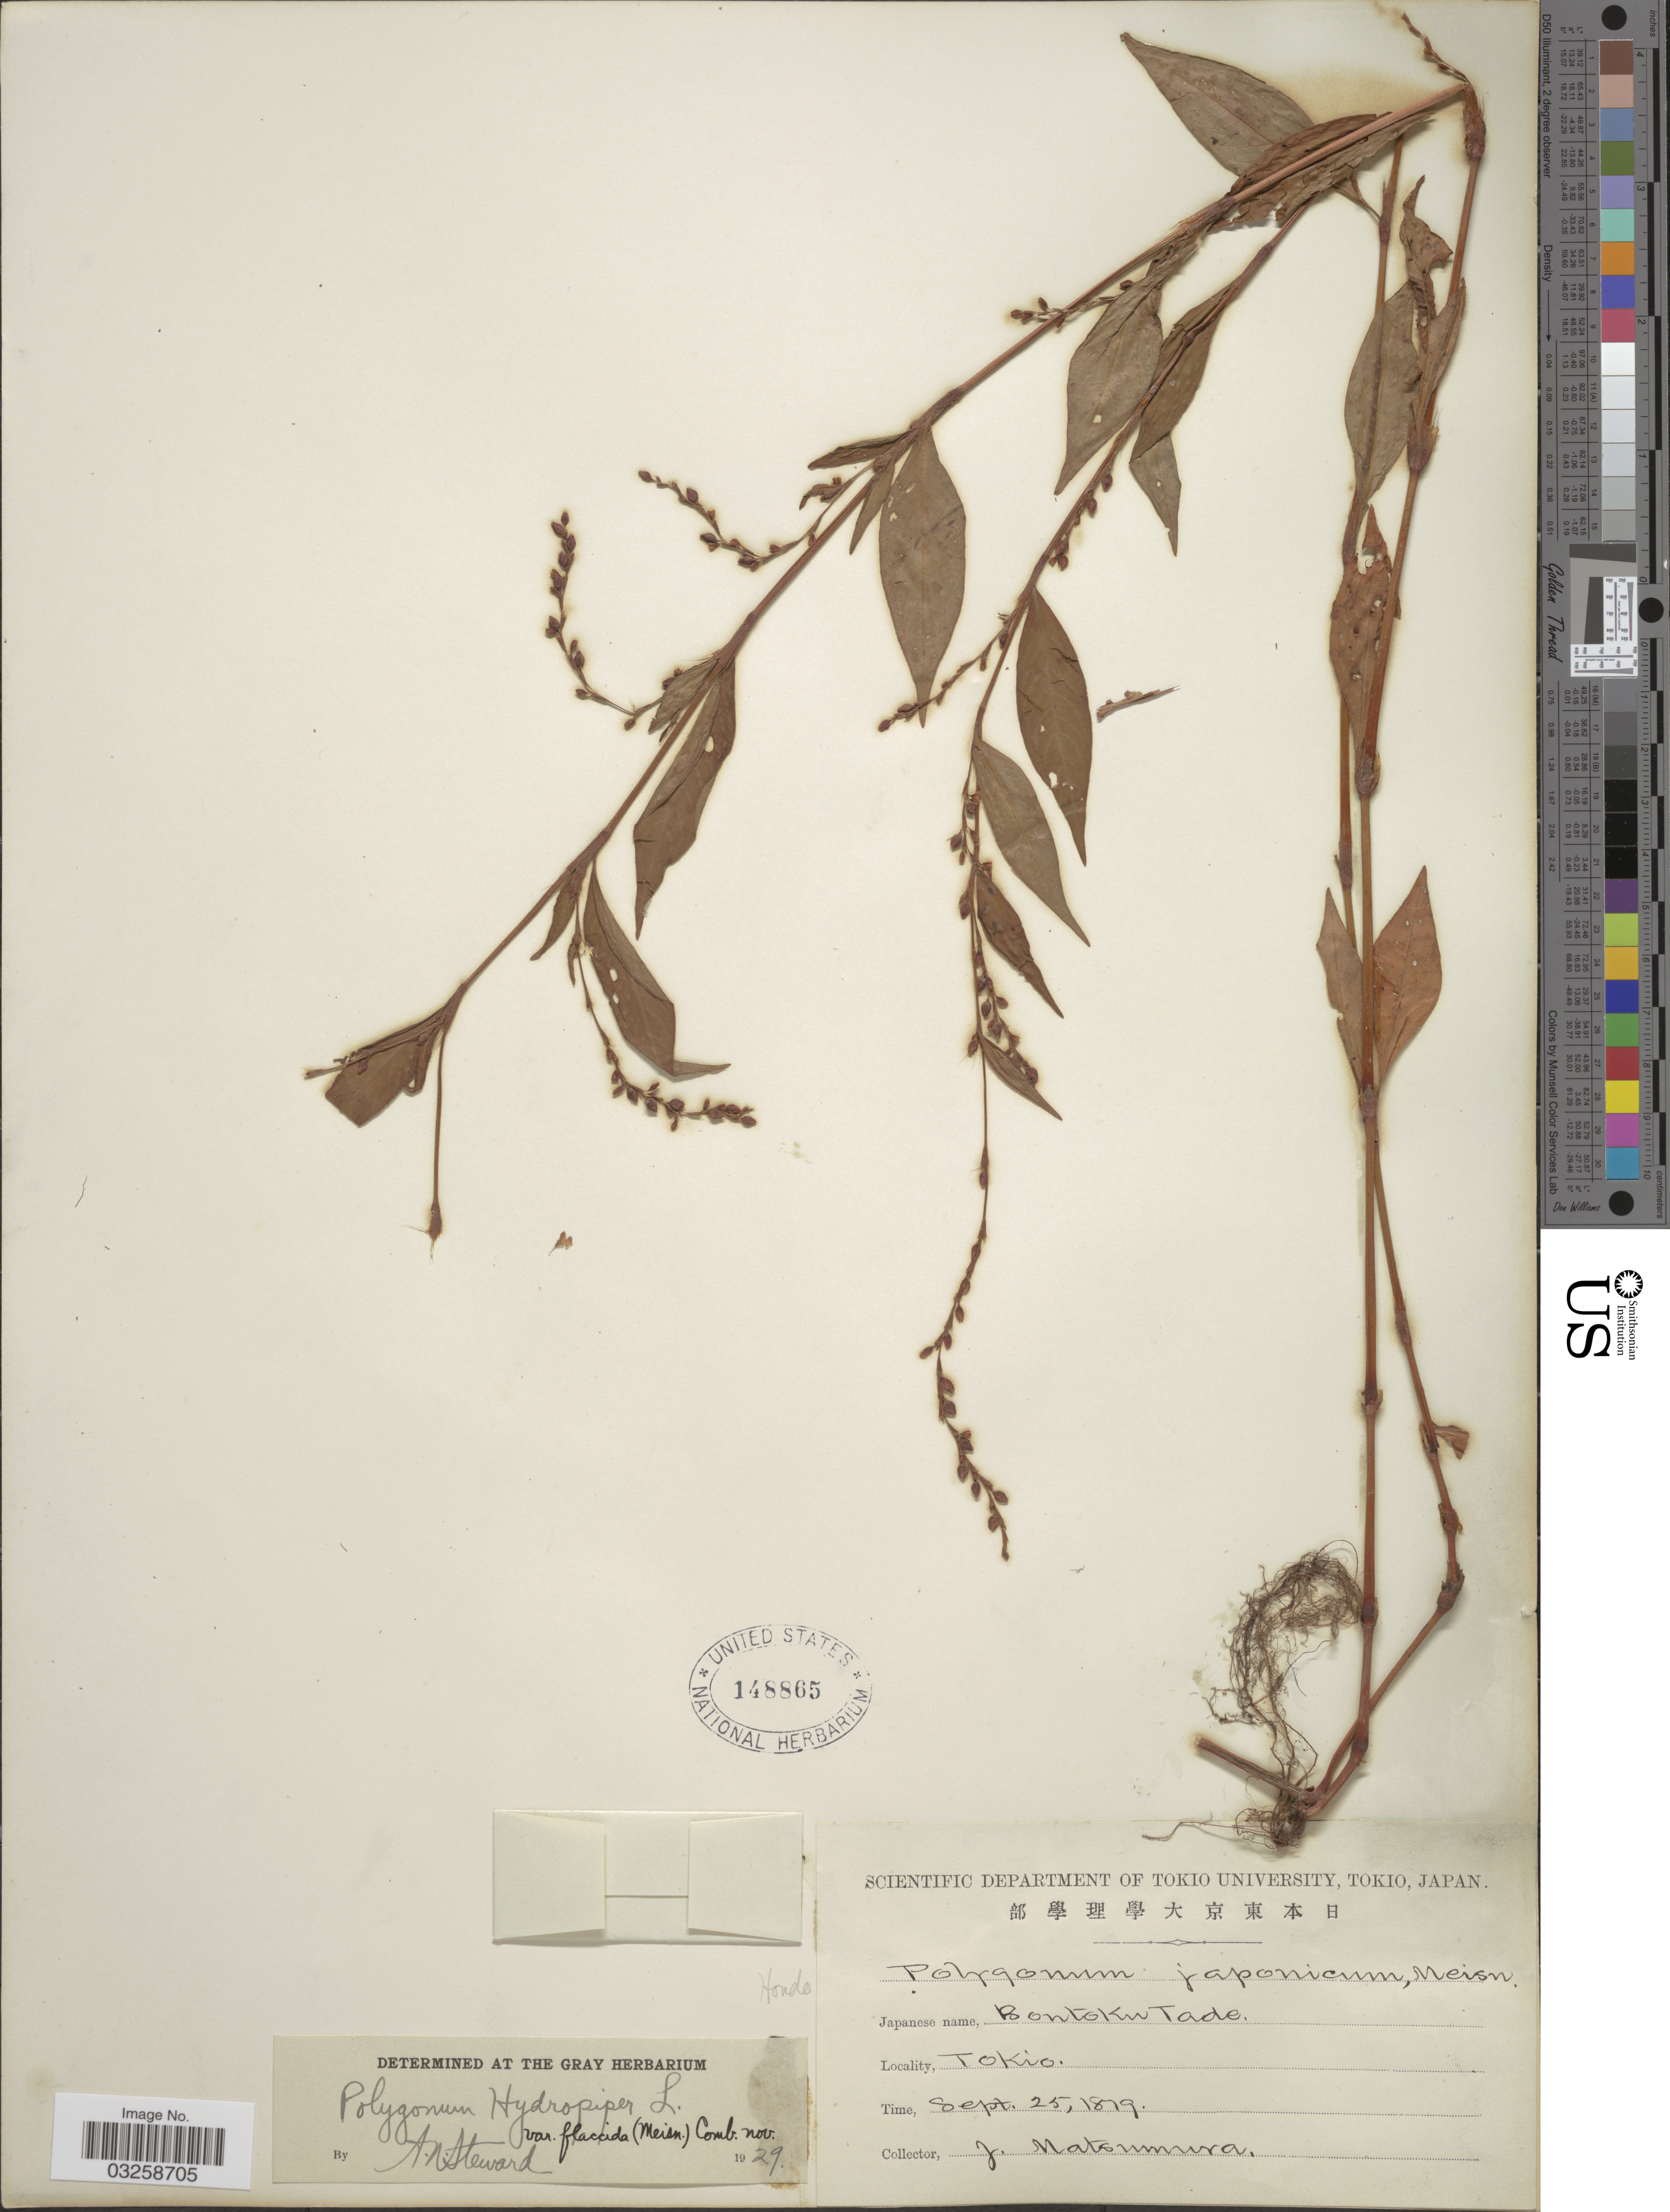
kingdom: Plantae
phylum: Tracheophyta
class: Magnoliopsida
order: Caryophyllales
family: Polygonaceae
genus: Polygonum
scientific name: Polygonum hydropiper var. flaccidum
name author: (Meisn.) Steward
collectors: J. Matsumura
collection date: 1819-09-25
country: Japan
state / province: Tokyo, Federal City of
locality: Hondo. Tokio.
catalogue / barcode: US 148865